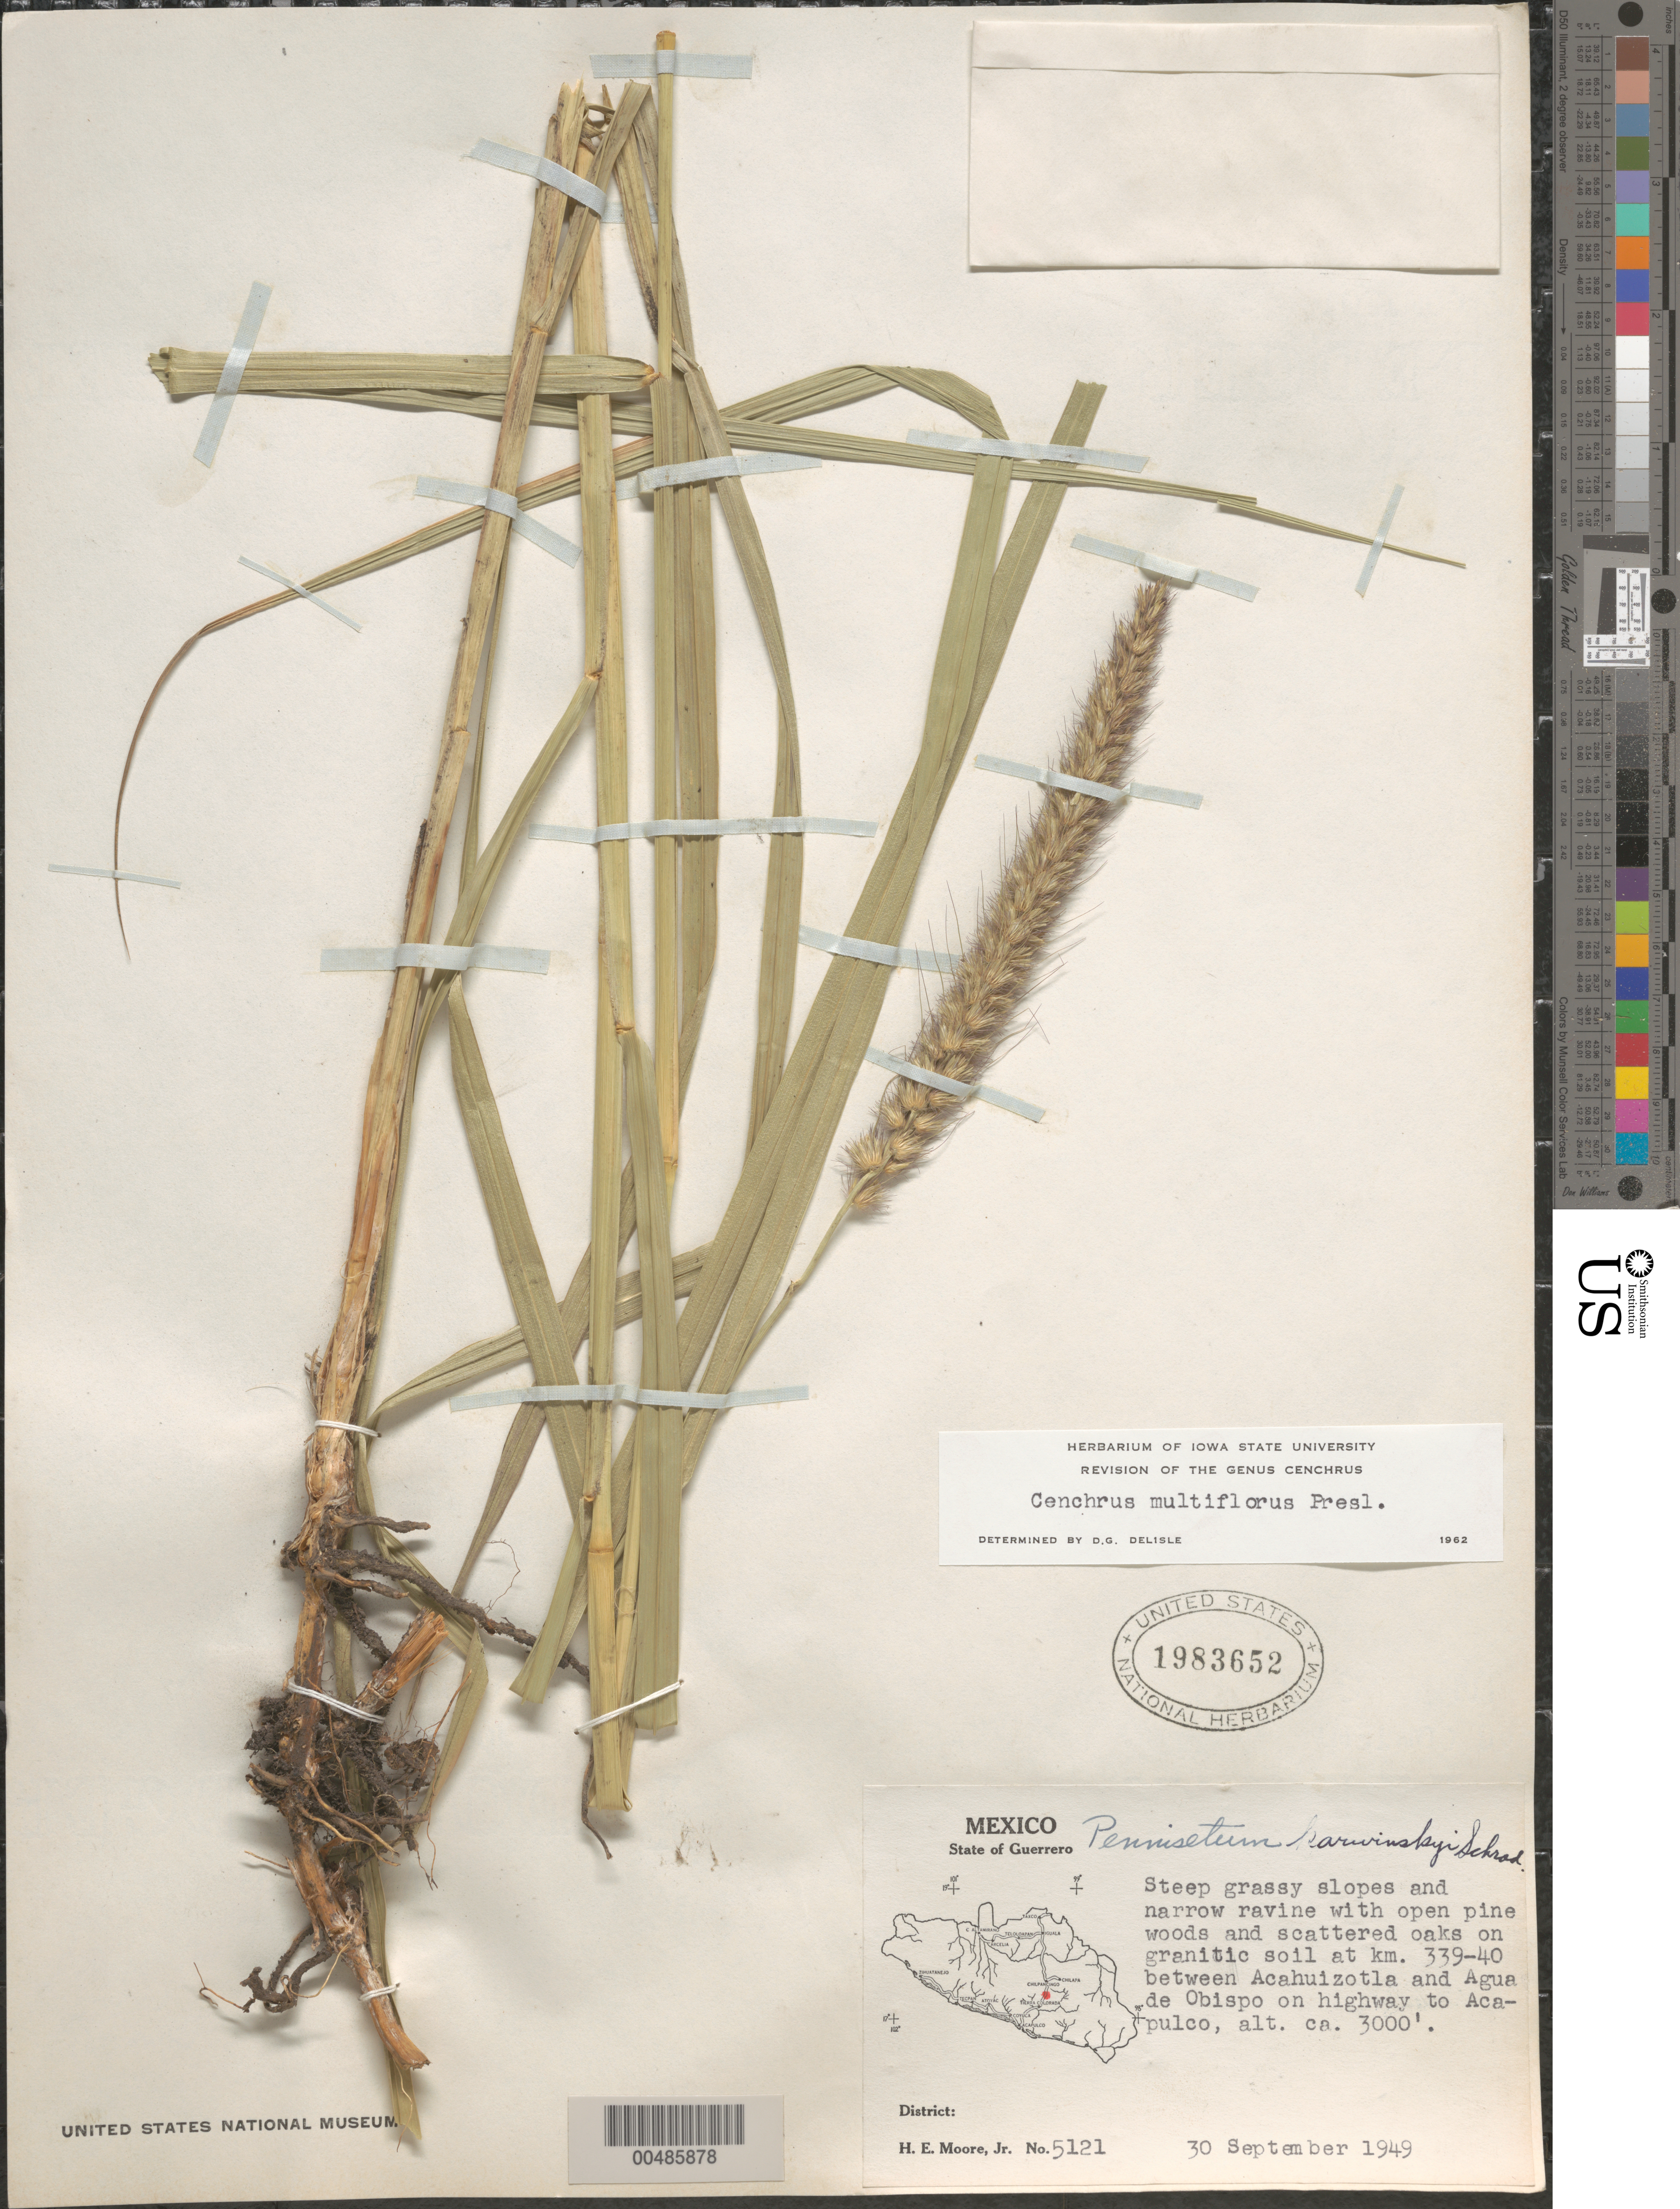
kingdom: Plantae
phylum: Tracheophyta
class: Liliopsida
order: Poales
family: Poaceae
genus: Cenchrus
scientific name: Cenchrus multiflorus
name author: C. Presl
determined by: Delisle, D. G.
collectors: H. E. Moore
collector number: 5121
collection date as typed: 30 Sep 1949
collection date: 1949-09-30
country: Mexico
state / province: Guerrero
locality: At km 339-40 between Acahuizotla and Agua de Obispo on highway to Acapulco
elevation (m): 914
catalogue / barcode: US 1983652